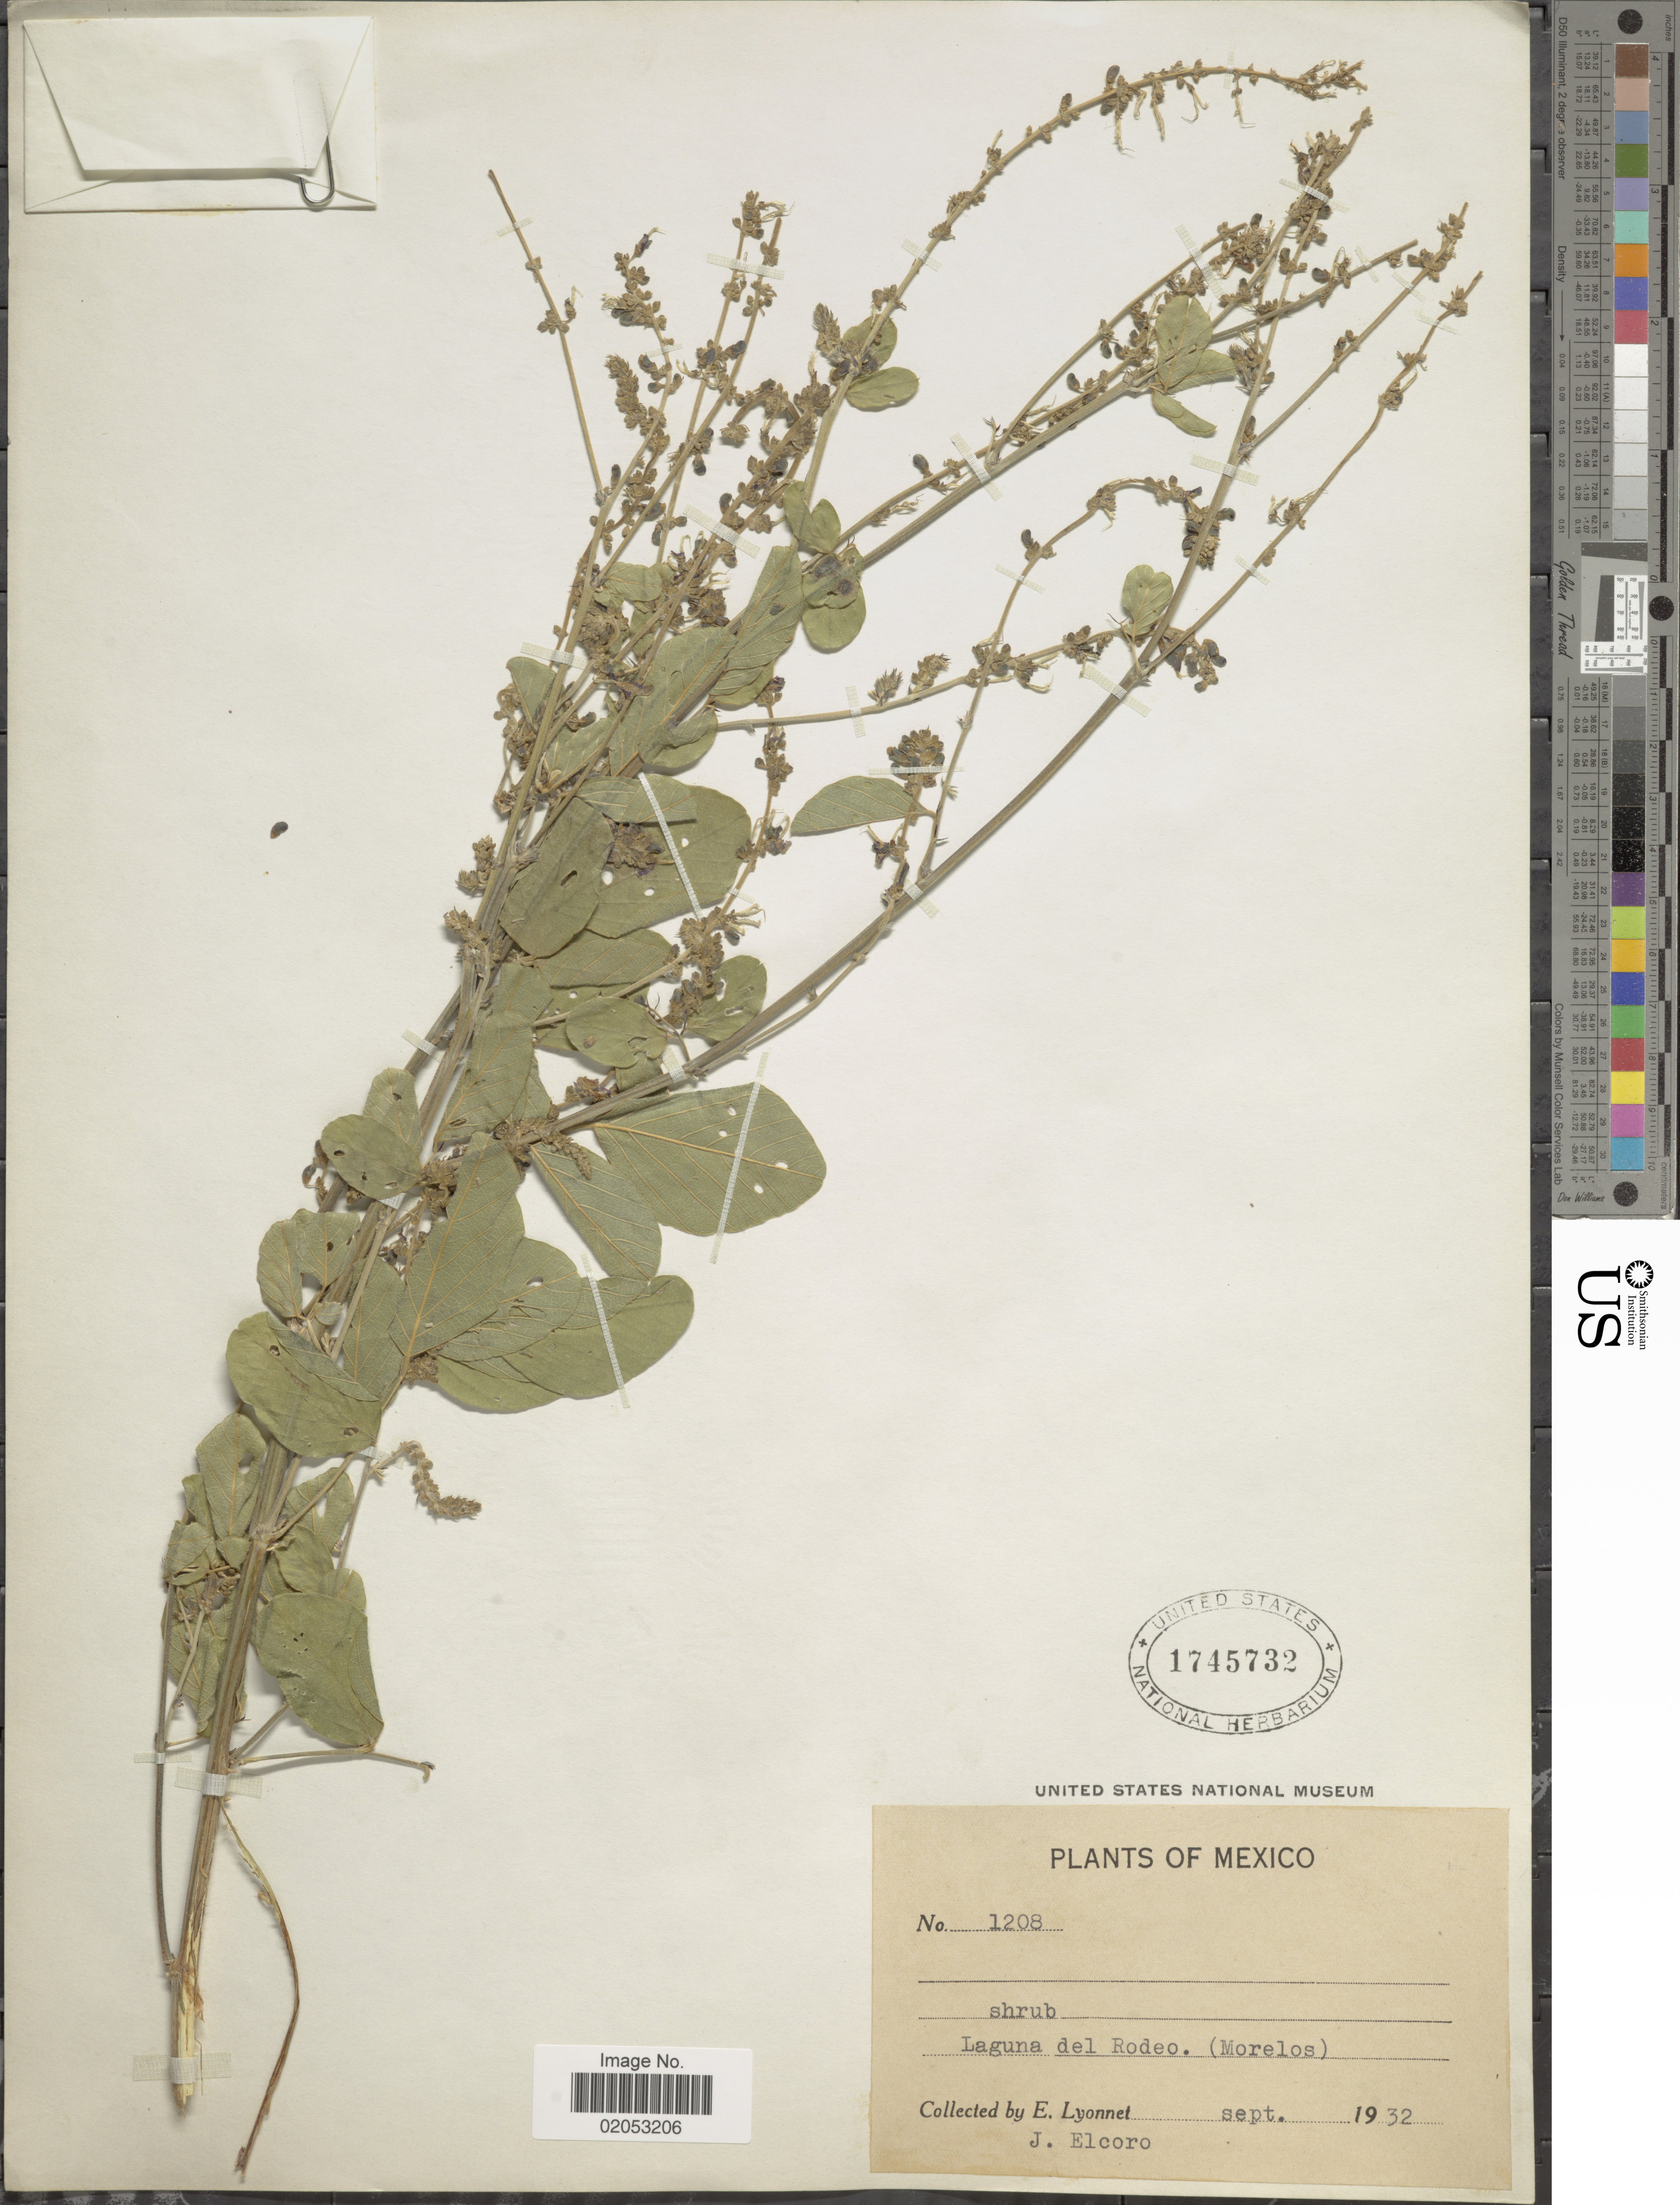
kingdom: Plantae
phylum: Tracheophyta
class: Magnoliopsida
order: Fabales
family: Fabaceae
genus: Desmodium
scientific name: Desmodium sp.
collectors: E. Lyonnet & J. Elcoro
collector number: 1208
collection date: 1932-09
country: Mexico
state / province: Morelos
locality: Laguna del Rodeo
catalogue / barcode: US 1745732